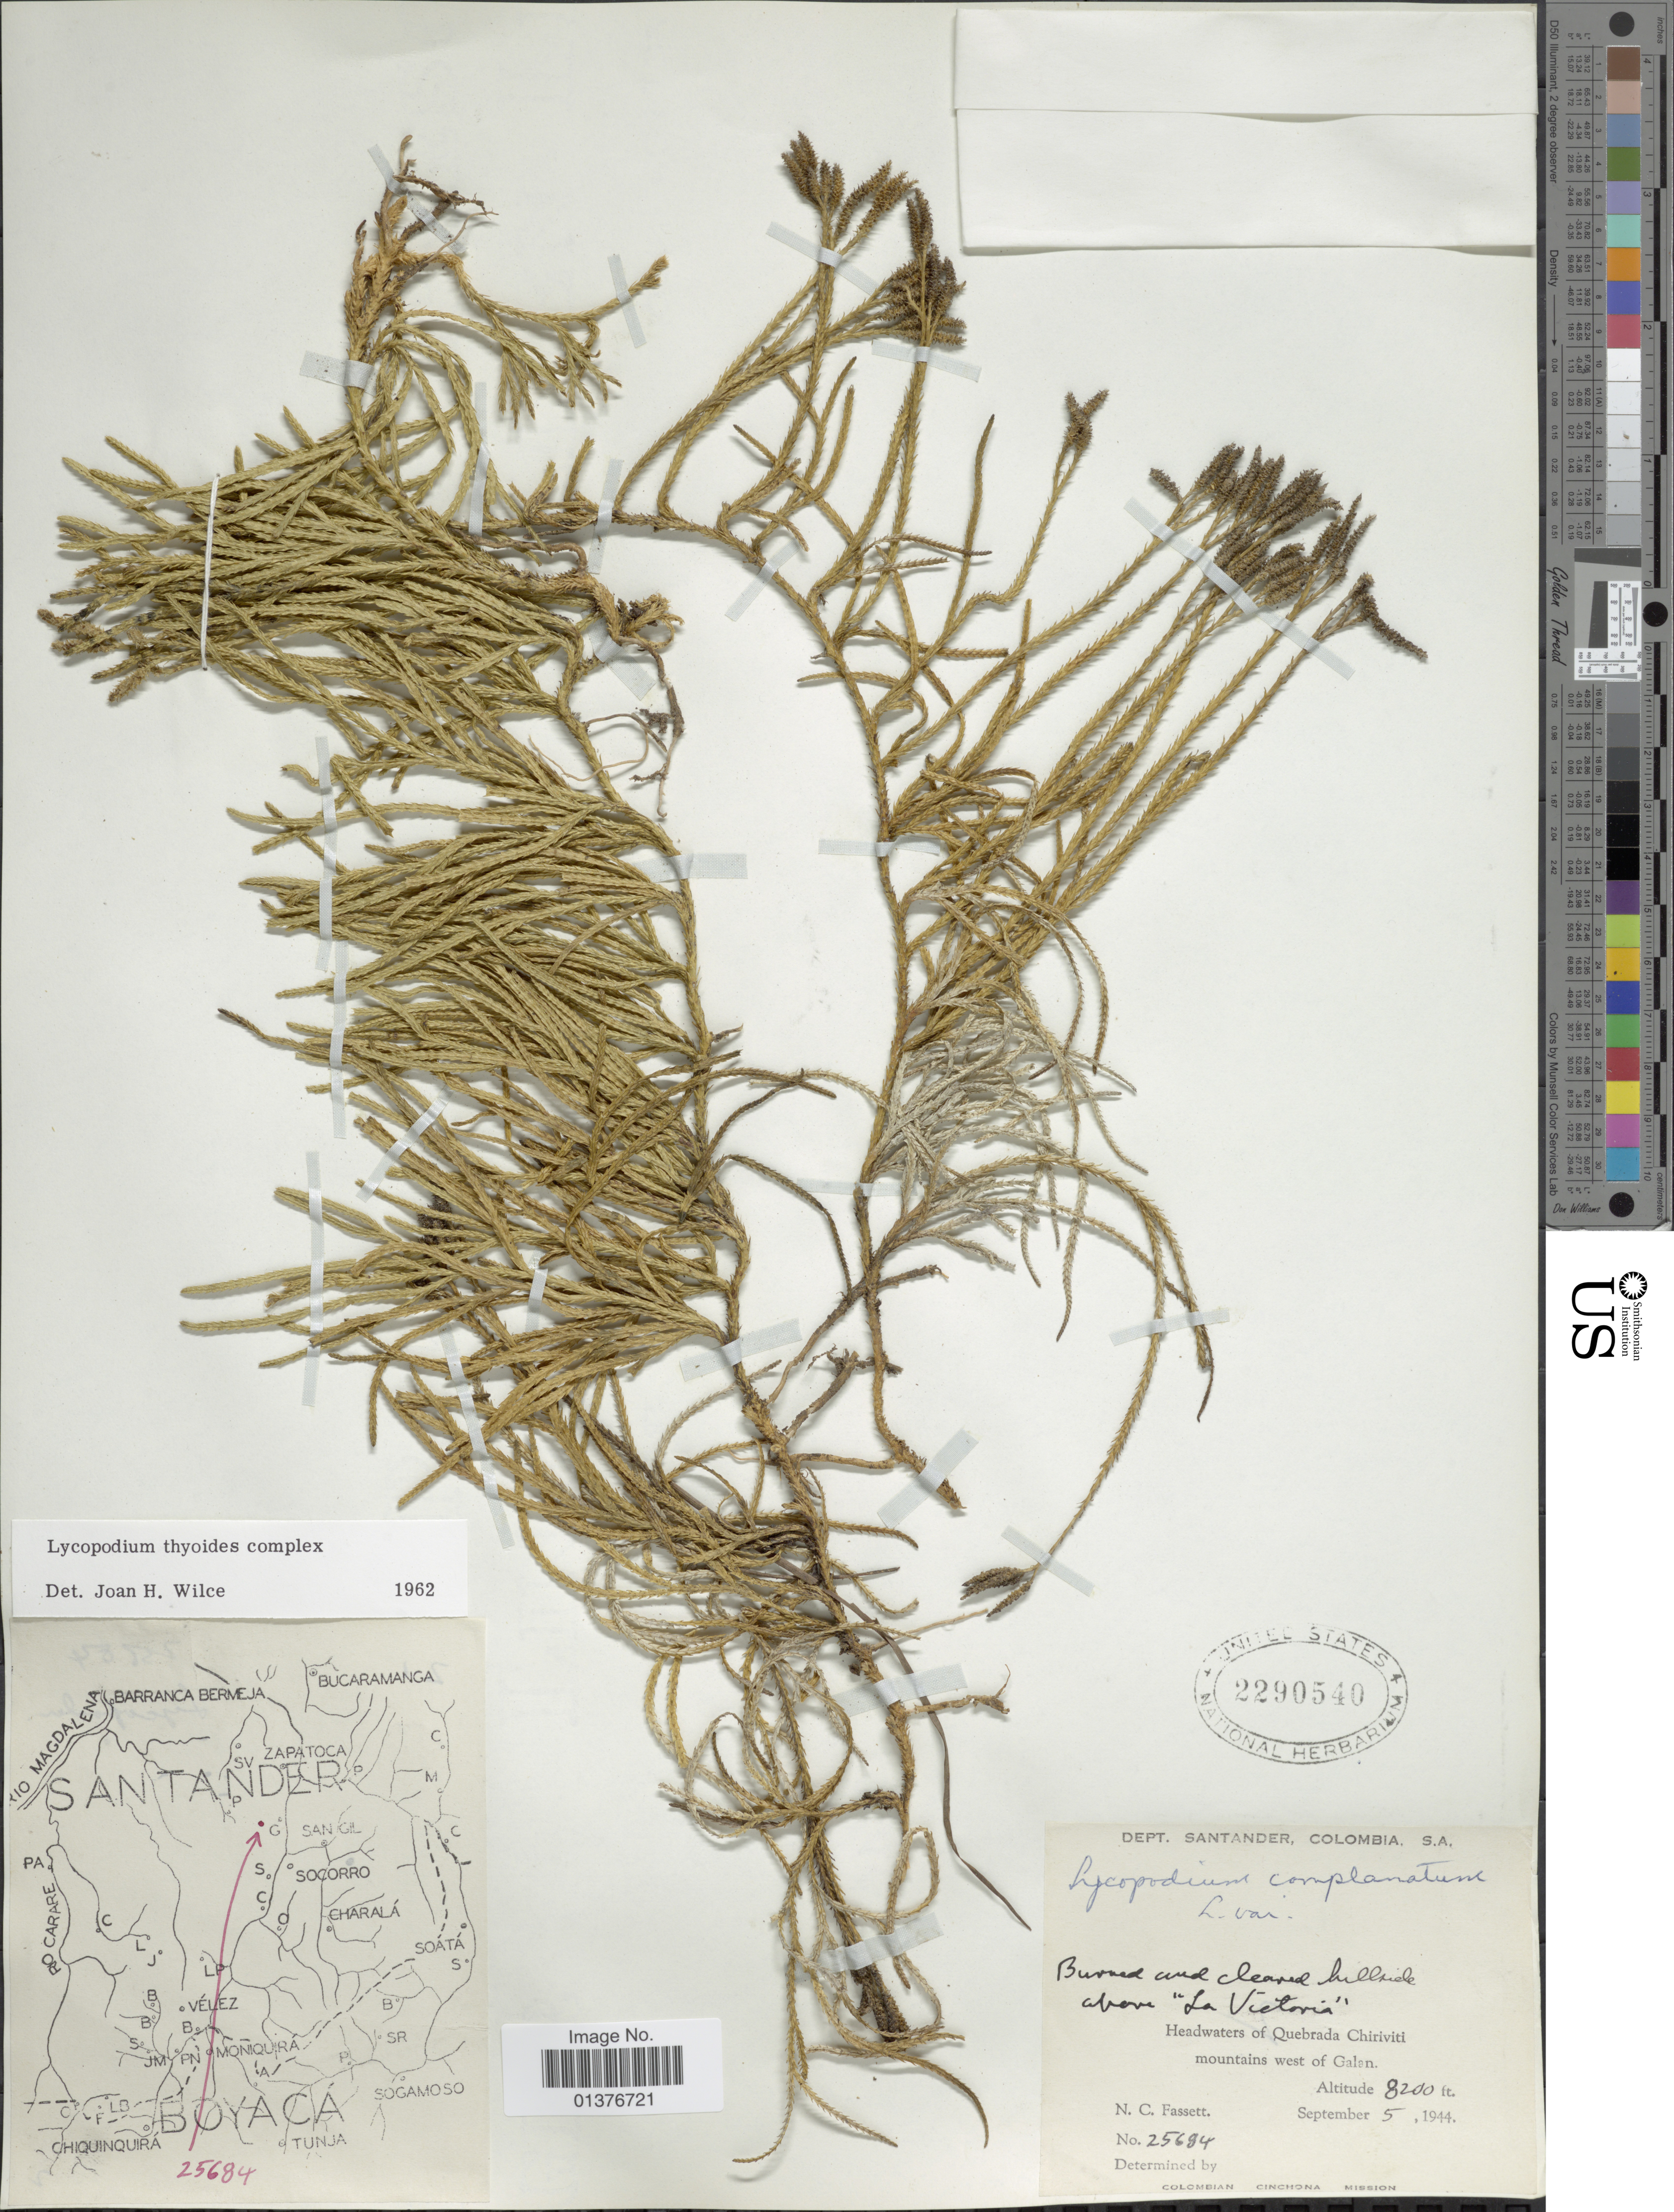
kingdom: Plantae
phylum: Tracheophyta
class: Lycopodiopsida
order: Lycopodiales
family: Lycopodiaceae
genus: Diphasiastrum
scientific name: Diphasiastrum thyoides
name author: (Humb. & Bonpl. ex Willd.) Holub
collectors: N. C. Fassett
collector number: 2290540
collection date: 1944-09-05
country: Colombia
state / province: Santander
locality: Headwaters of Quebrada Chiriviti mountains west of Galan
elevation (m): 2499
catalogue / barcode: US 2290540